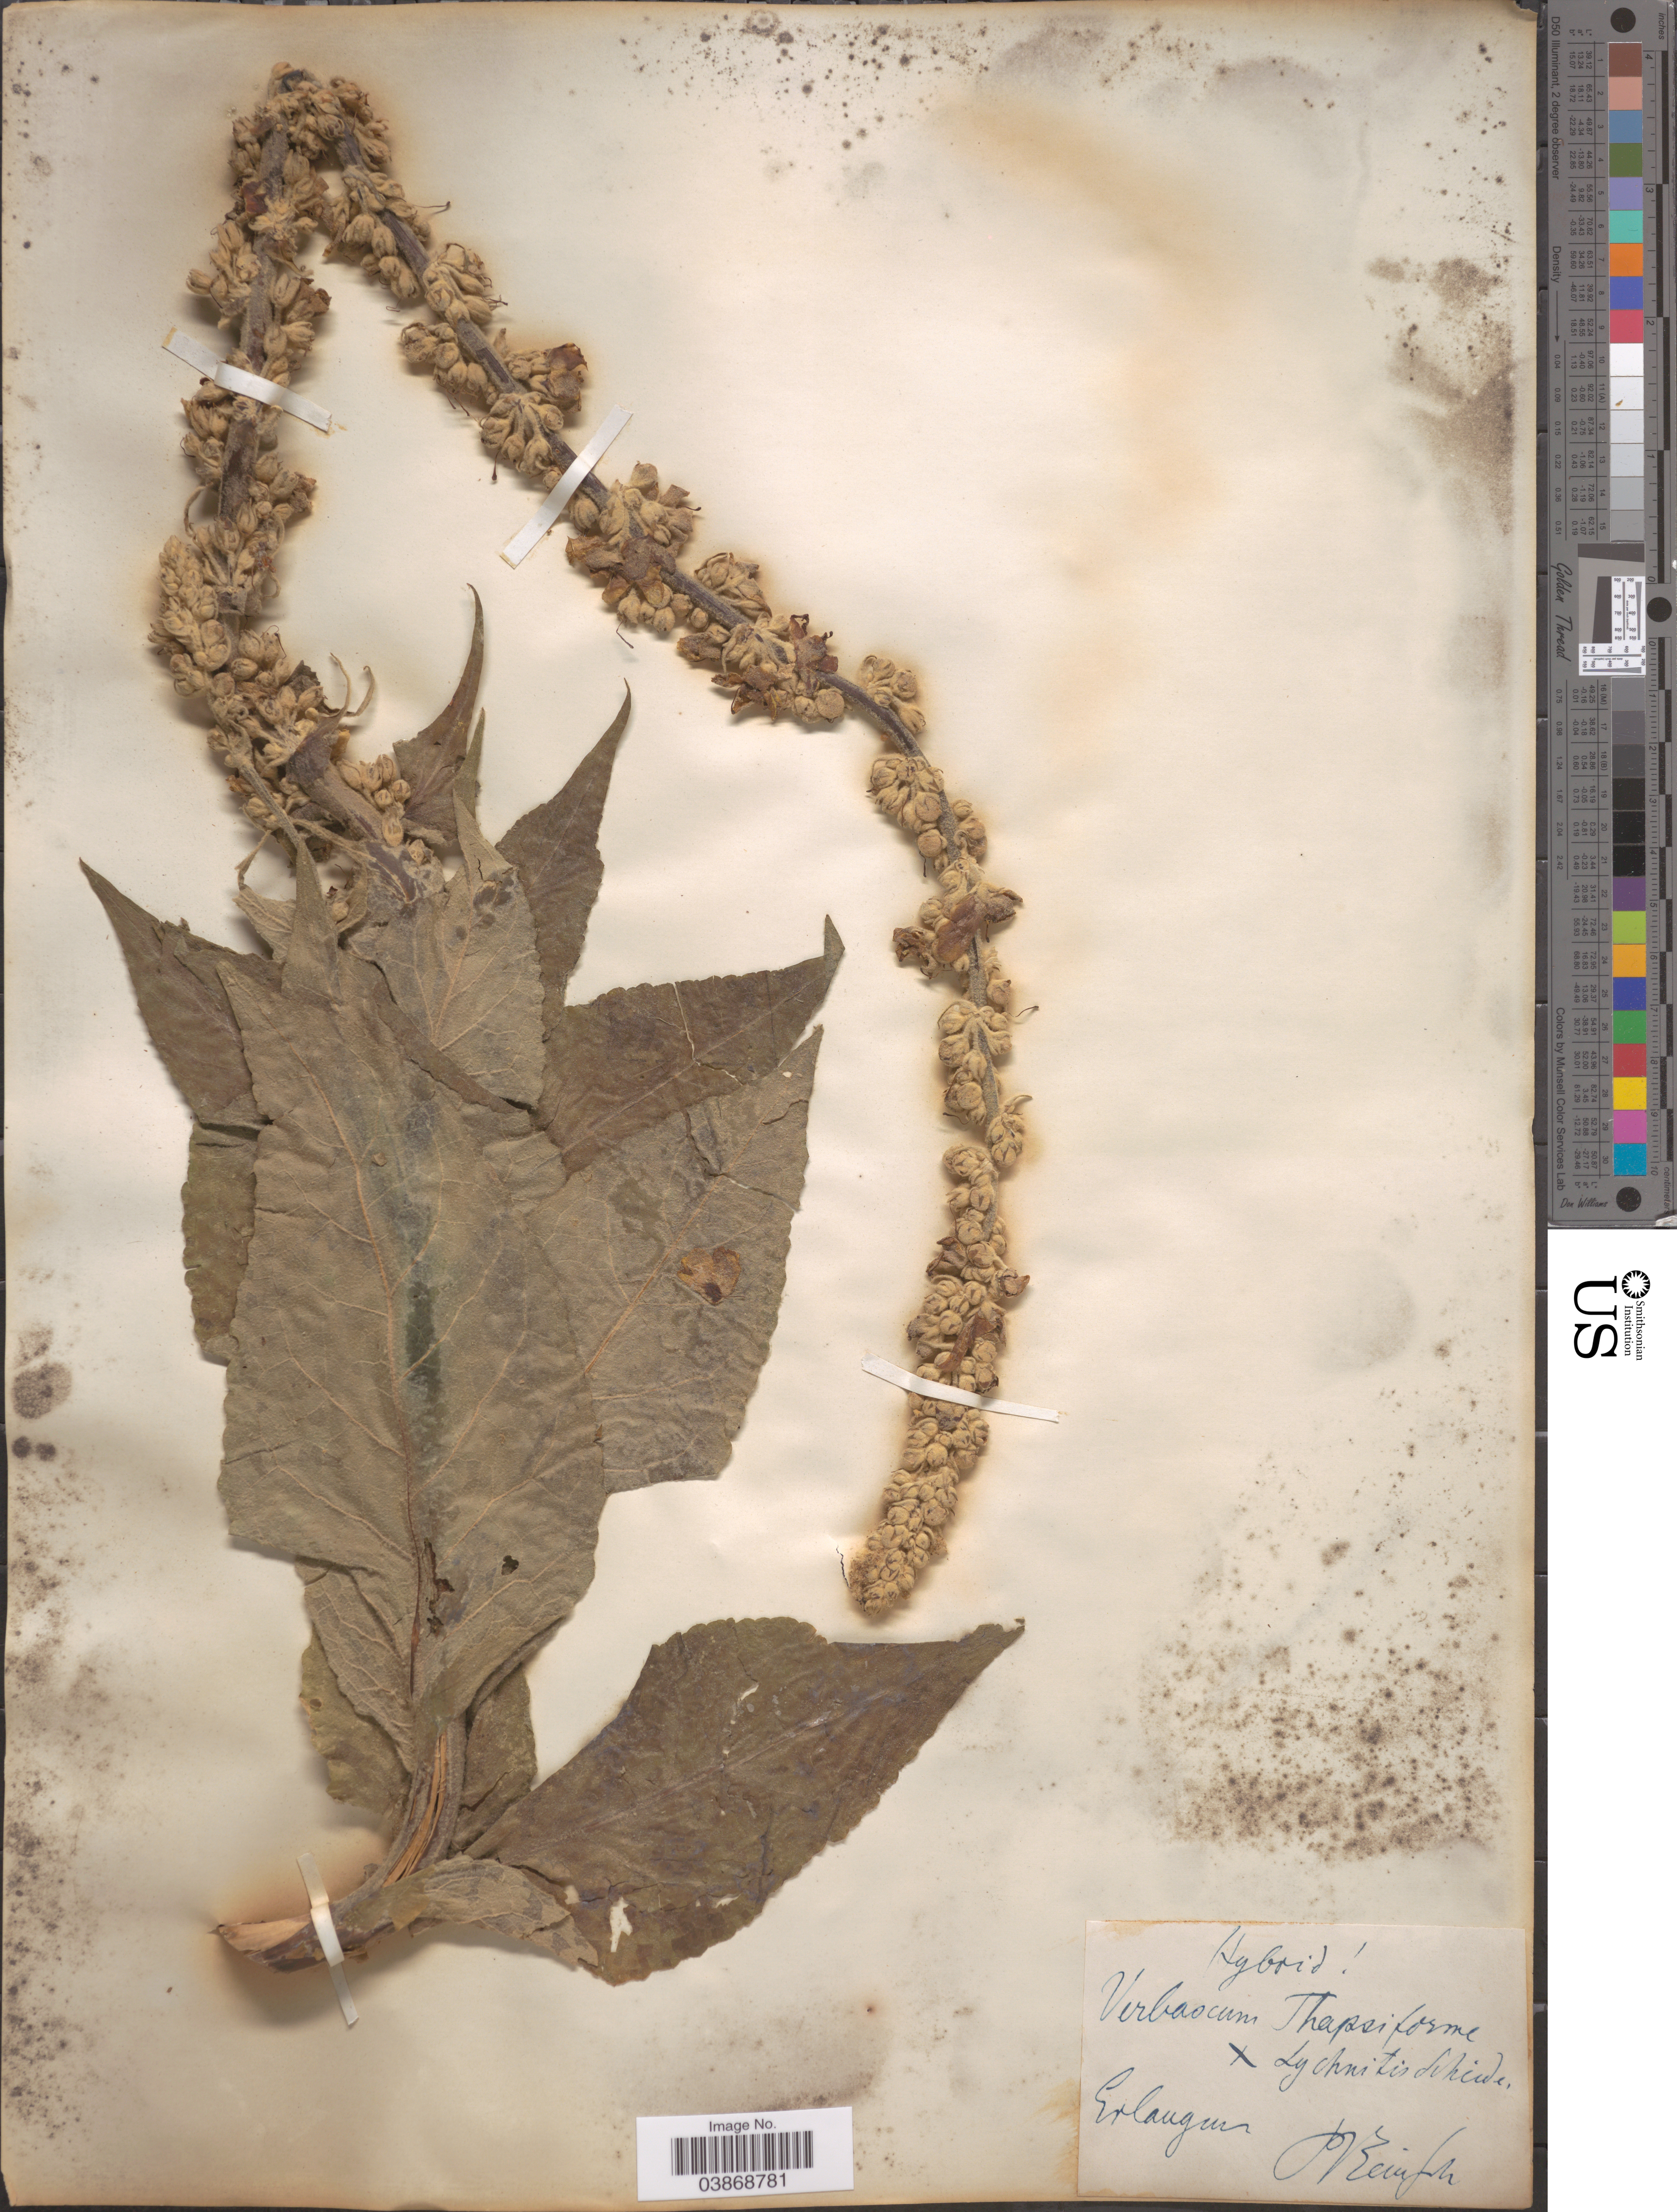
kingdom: Plantae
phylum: Tracheophyta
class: Magnoliopsida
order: Lamiales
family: Scrophulariaceae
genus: Verbascum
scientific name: Verbascum thapsiforme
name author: Schrad.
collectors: P. Reinsch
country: Germany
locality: Erlangen.